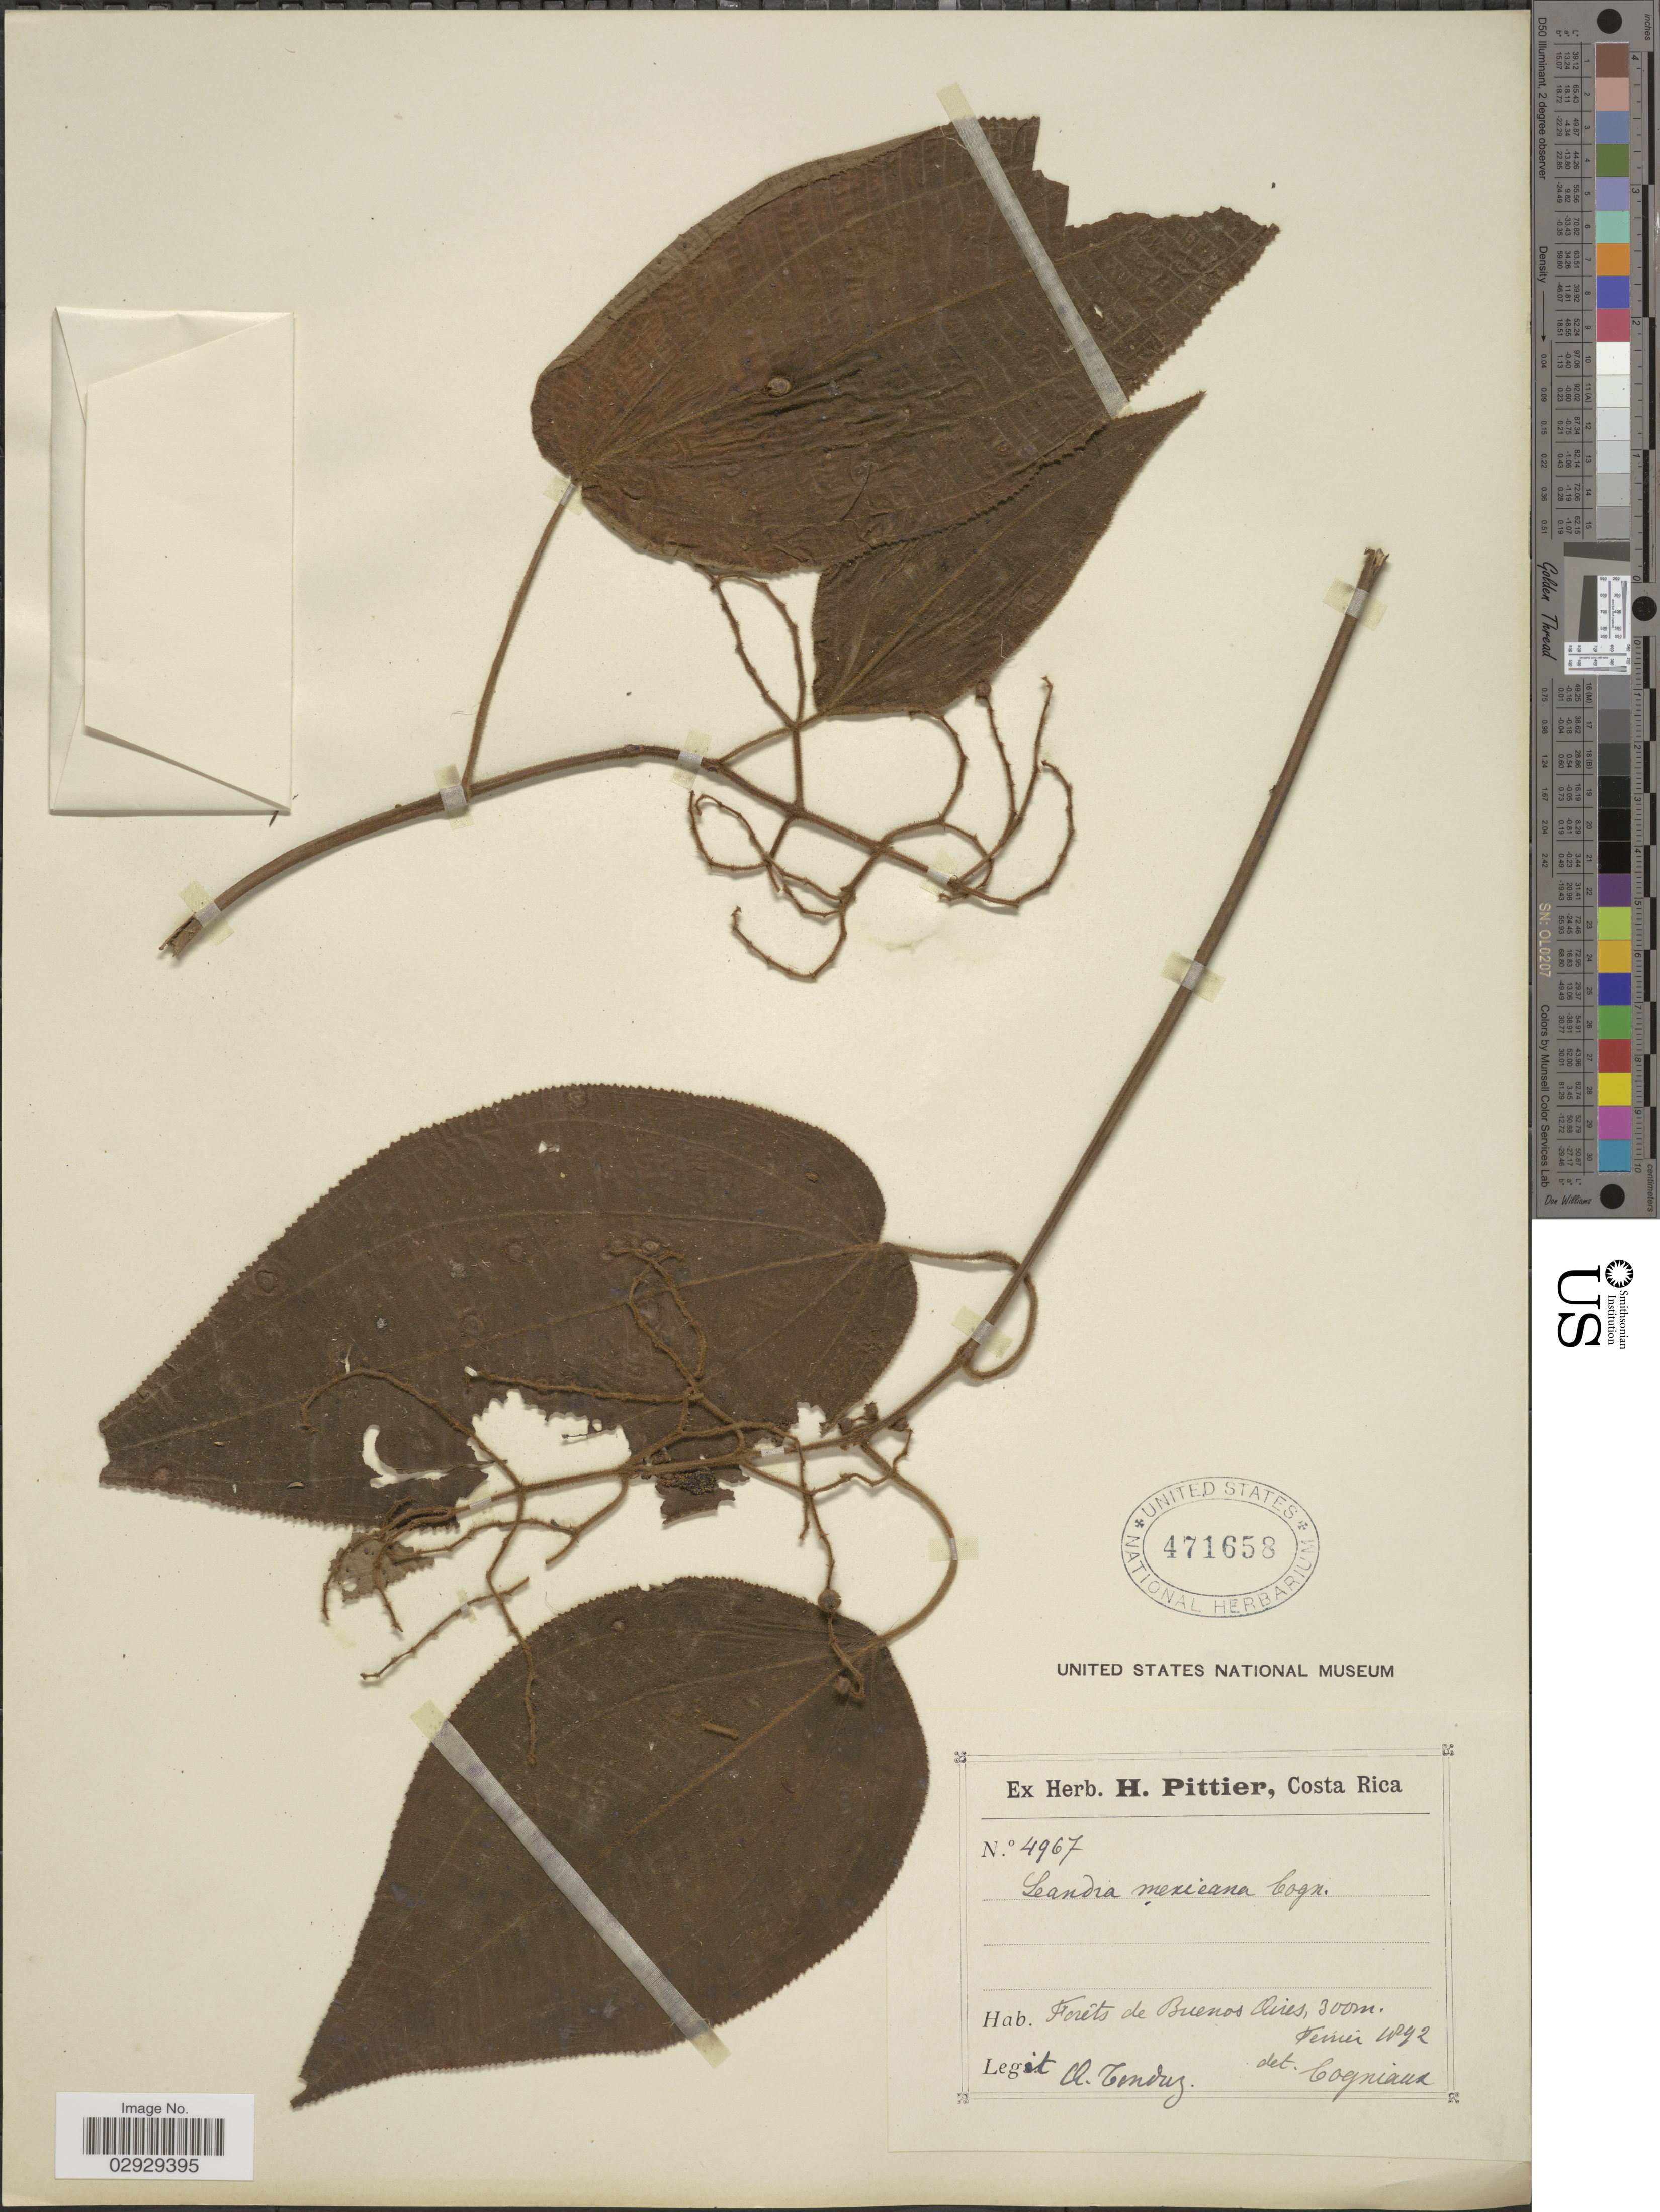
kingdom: Plantae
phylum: Tracheophyta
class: Magnoliopsida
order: Myrtales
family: Melastomataceae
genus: Leandra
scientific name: Leandra mexicana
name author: (Naudin) Cogn.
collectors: A. Tonduz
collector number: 4967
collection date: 1892-02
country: Costa Rica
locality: Forêts de Buenos Aires.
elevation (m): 300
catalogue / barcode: US 471658